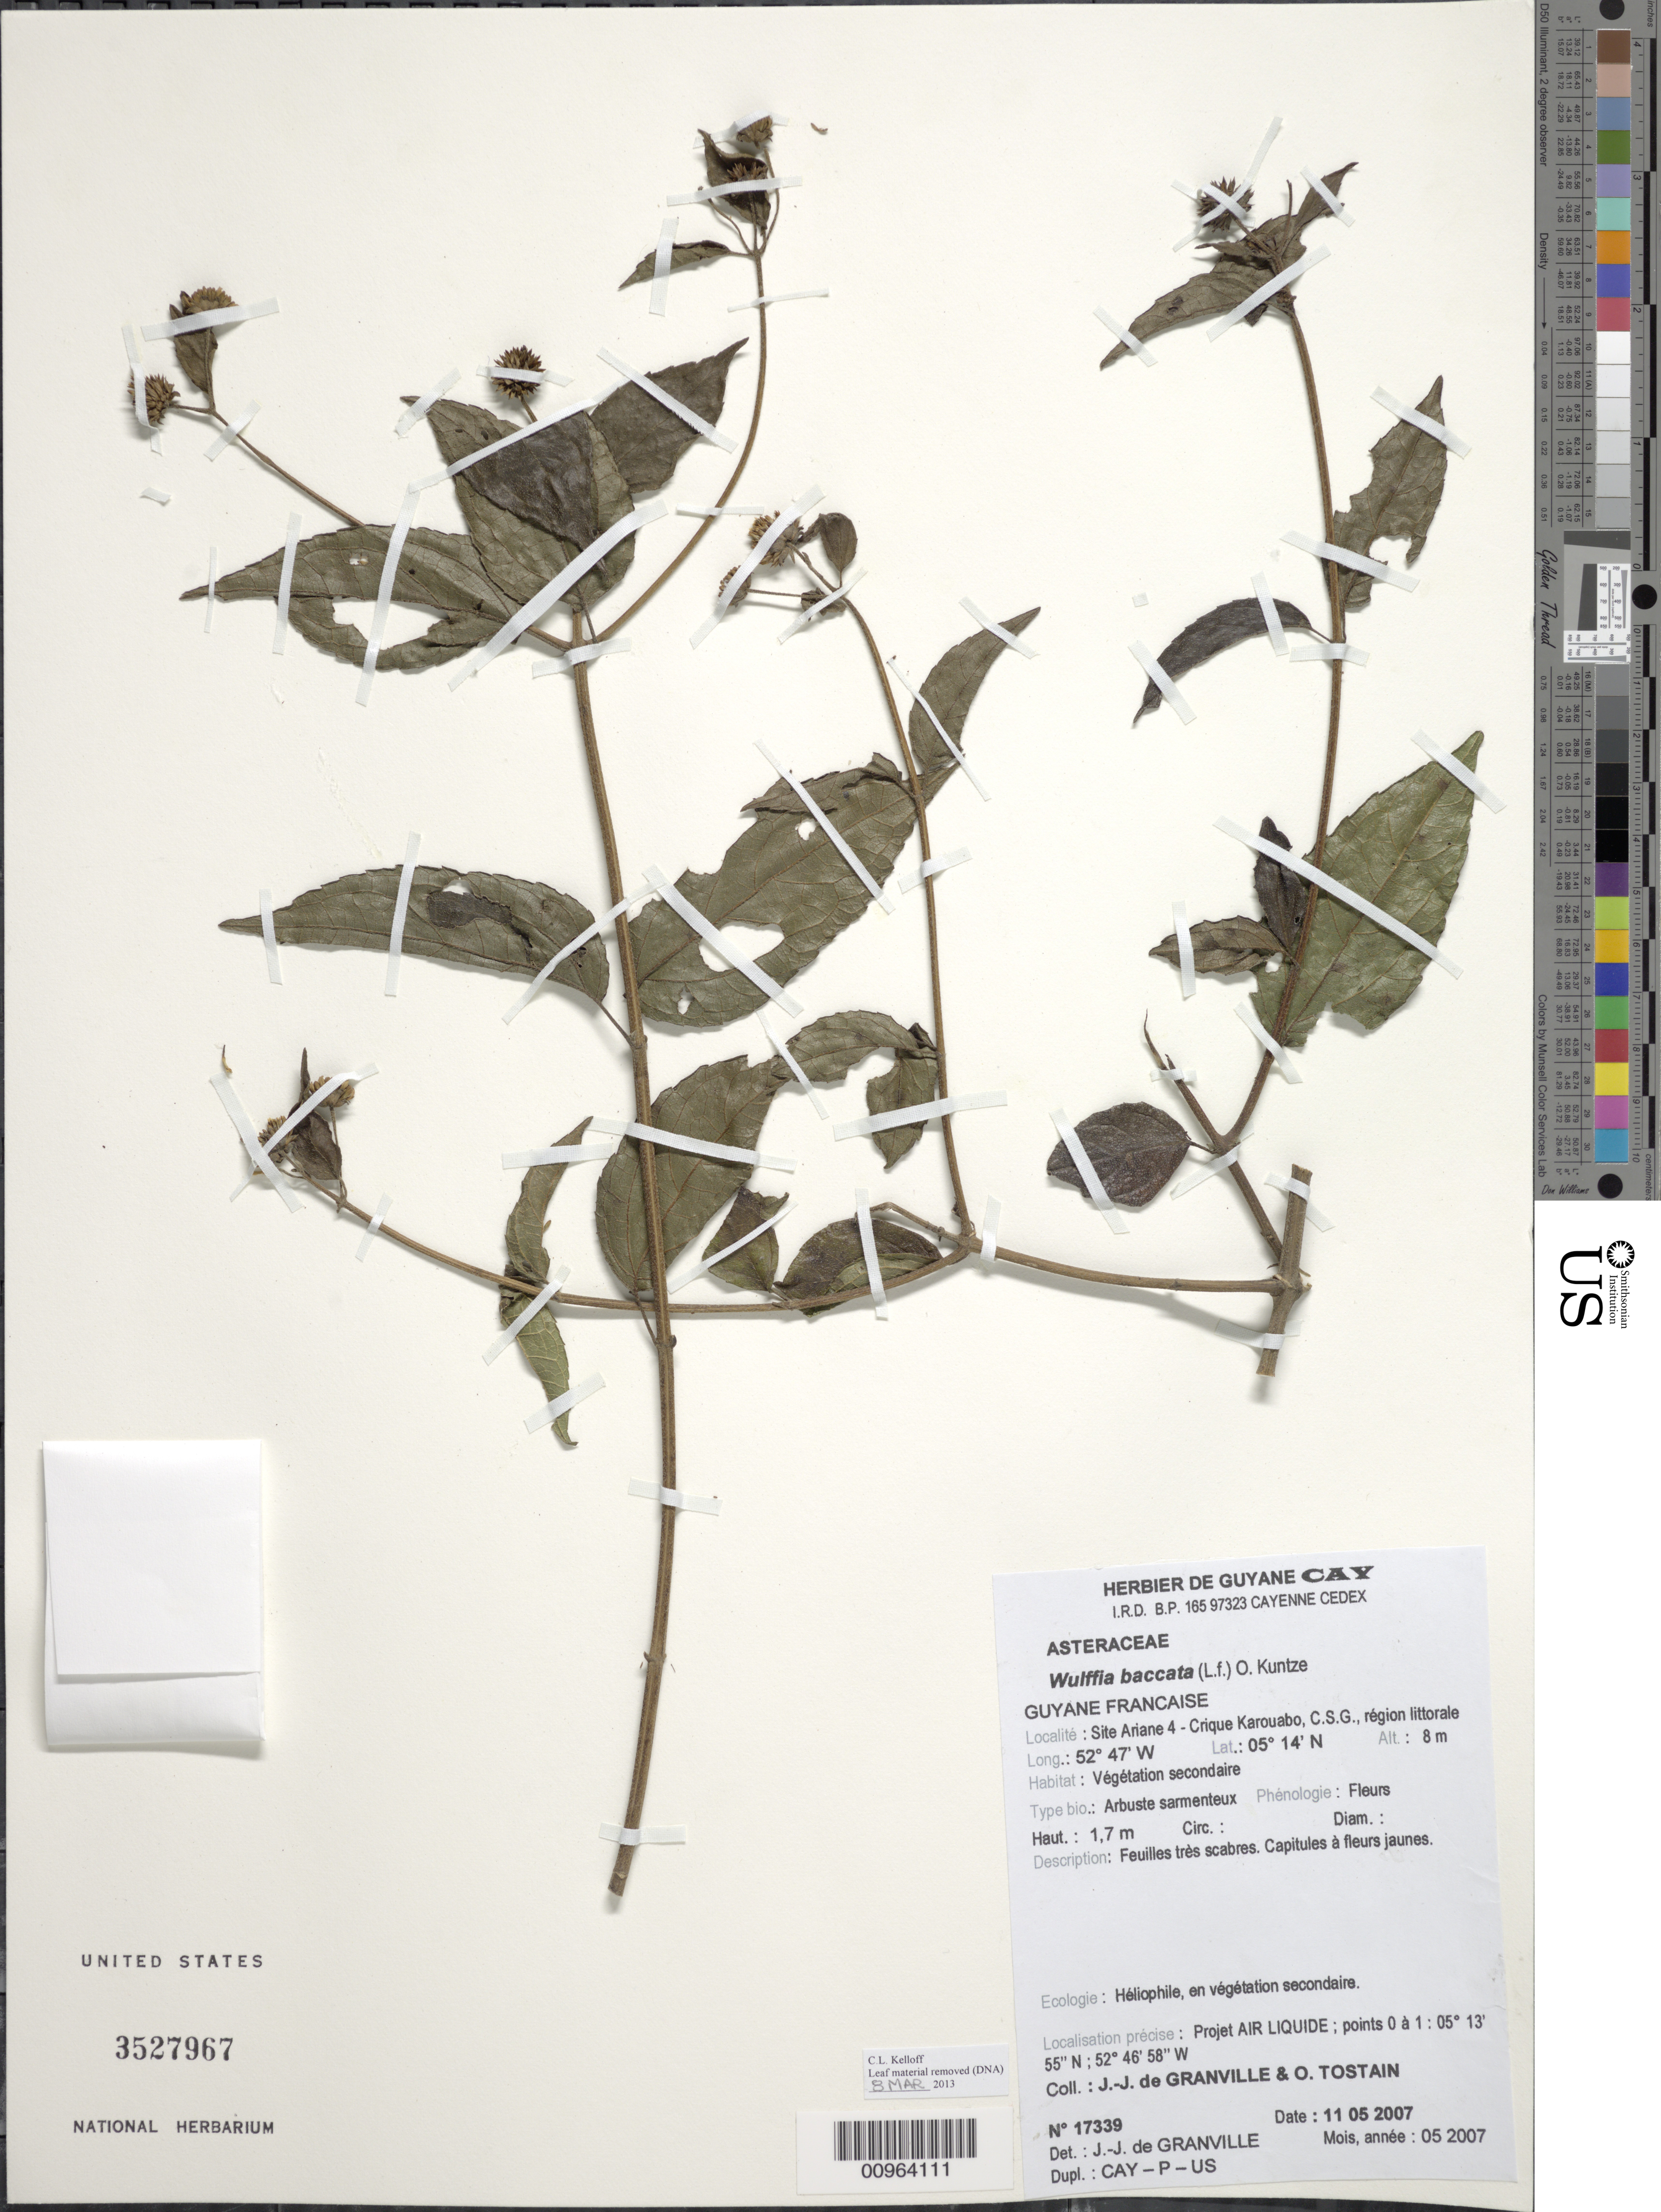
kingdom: Plantae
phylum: Tracheophyta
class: Magnoliopsida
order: Asterales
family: Asteraceae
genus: Wulffia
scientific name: Wulffia baccata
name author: (L. f.) Kuntze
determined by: Granville, J. J. de, (CAY), Institut de Recherche pour le Developpement (IRD) (FRENCH GUIANA)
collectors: J.-J. de Granville & O. Tostain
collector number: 17339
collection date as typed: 11-May-07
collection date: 2007-05-11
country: French Guiana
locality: Crique Karouabo, C.S.G., Site Ariane 4. Projet AIR LIQUIDE; points 0 a 1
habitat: Region littorale; vegetation secondaire. Heliophile, en vegetation secondaire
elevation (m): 8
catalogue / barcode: US 3527967